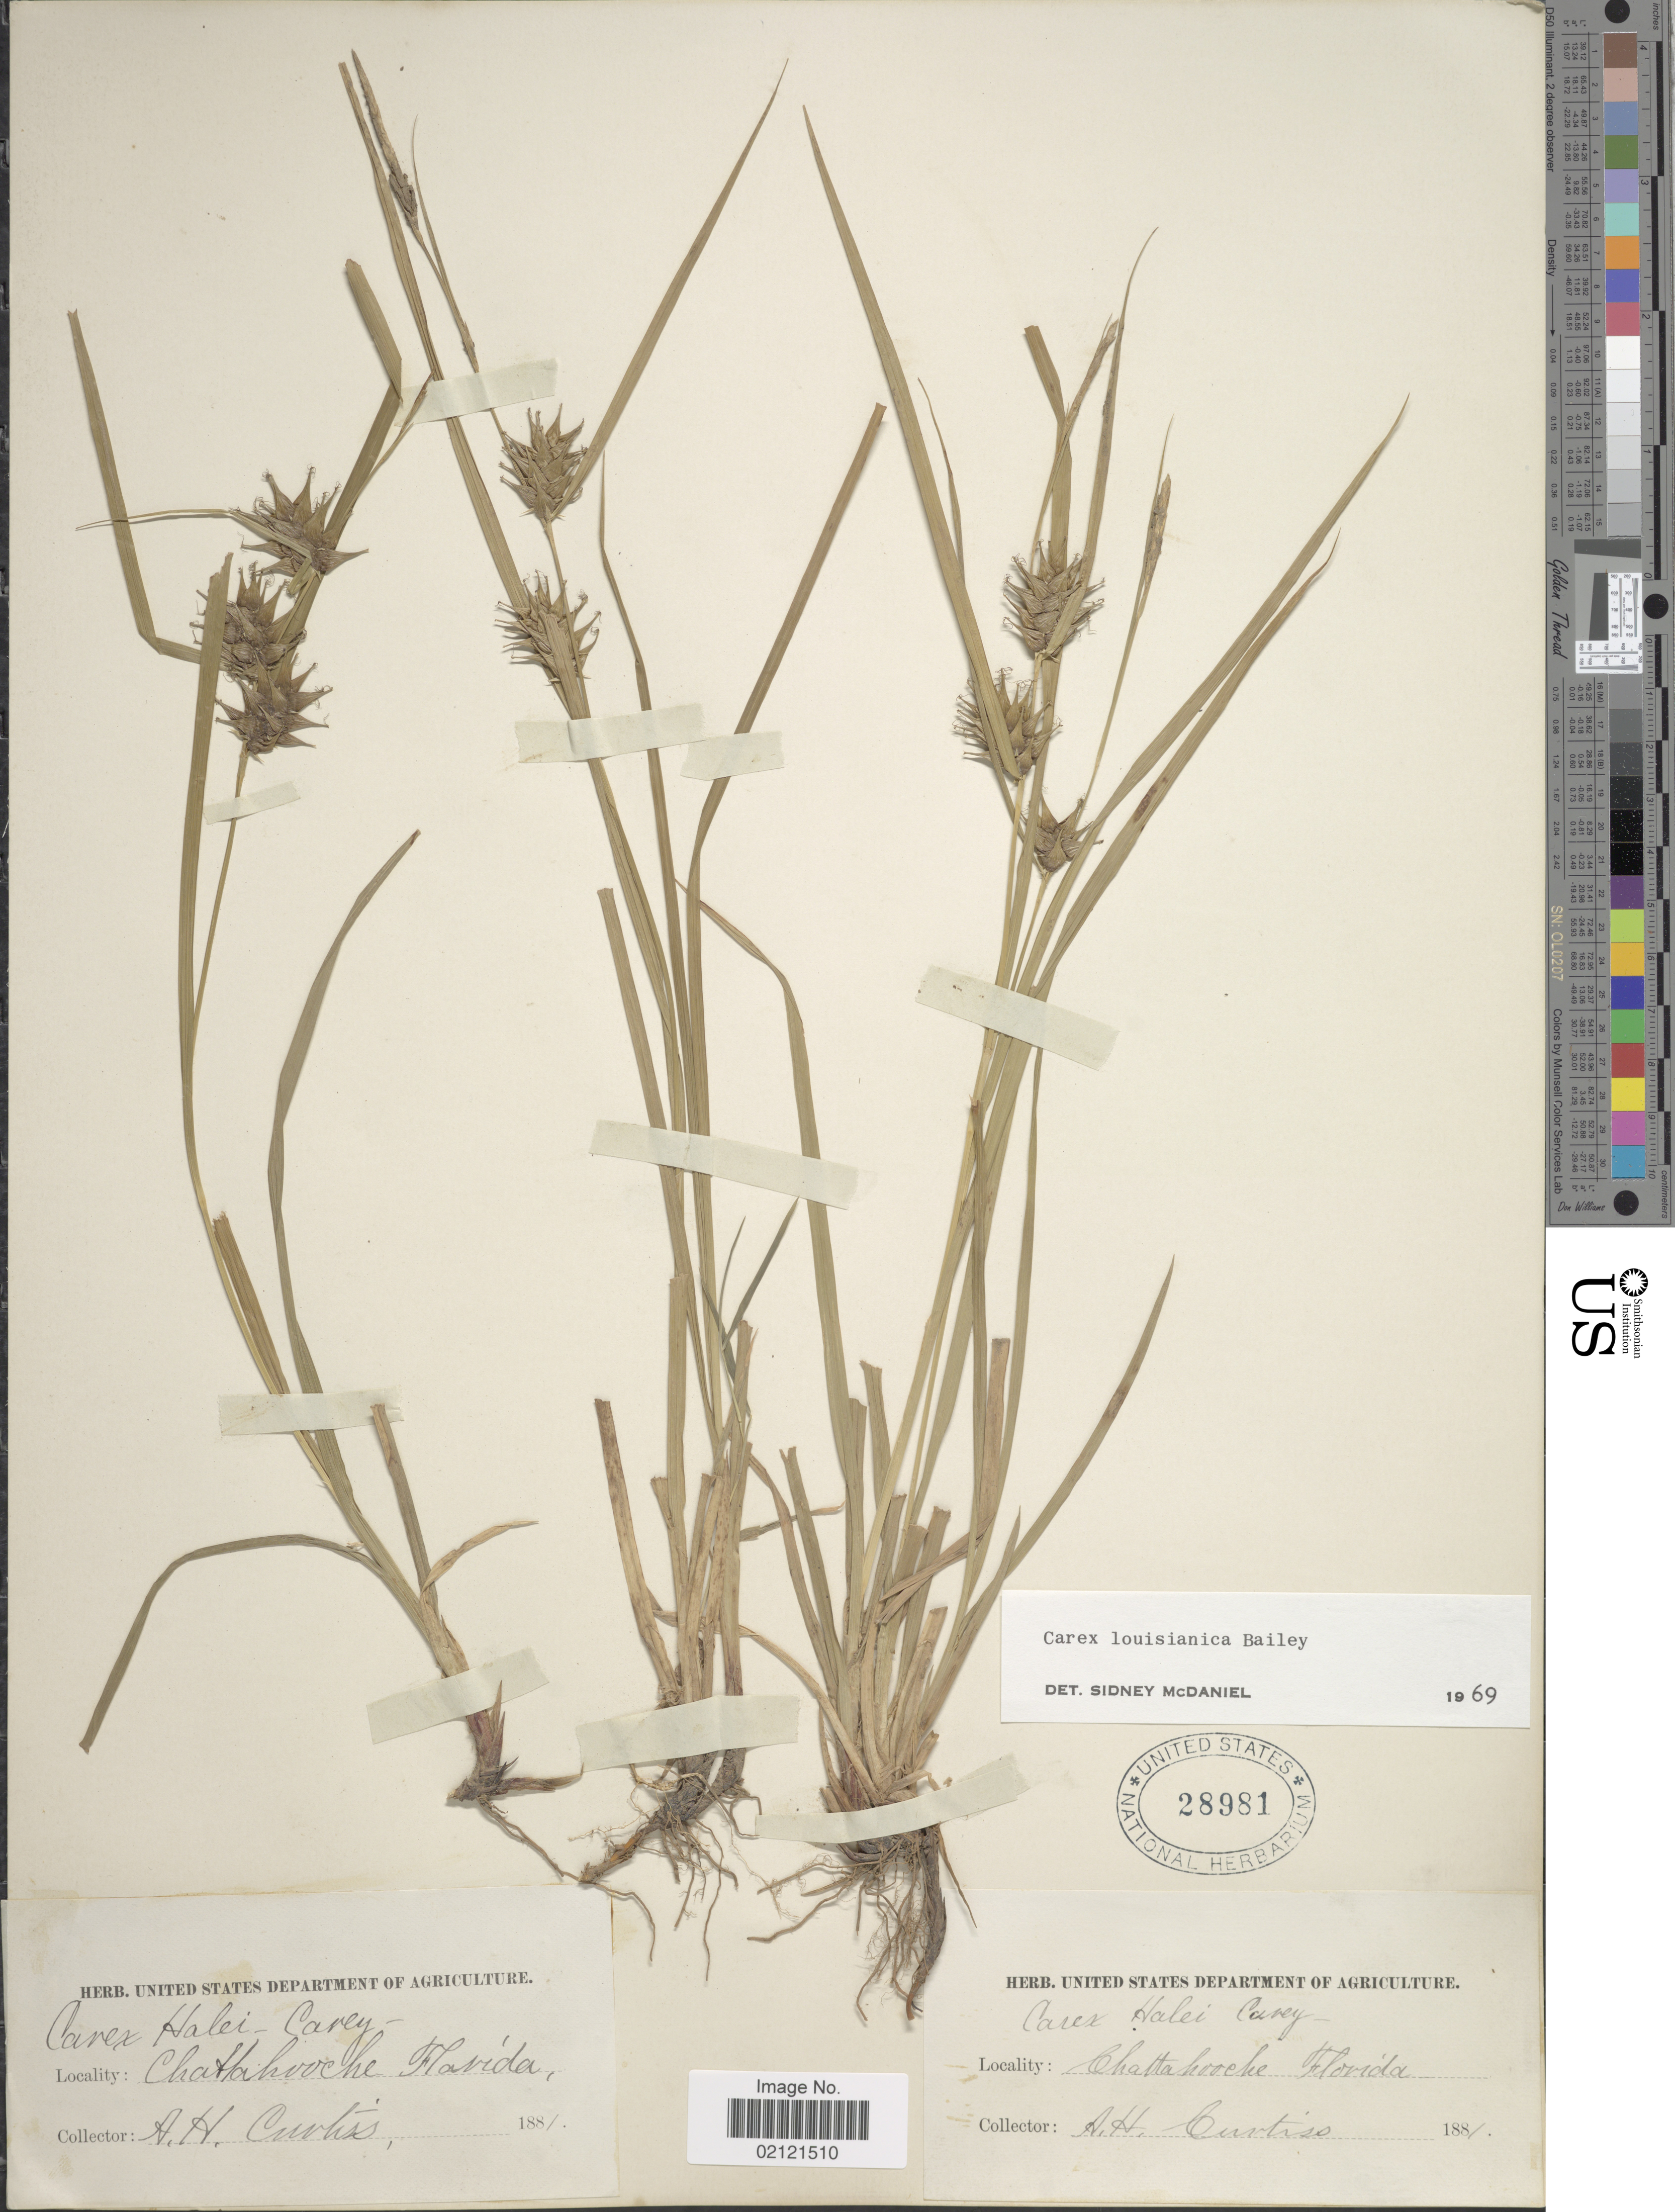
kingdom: Plantae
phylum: Tracheophyta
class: Liliopsida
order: Poales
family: Cyperaceae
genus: Carex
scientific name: Carex louisianica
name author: L.H. Bailey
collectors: A. H. Curtiss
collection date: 1881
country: United States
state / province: Florida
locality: Chattahooche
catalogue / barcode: US 28981